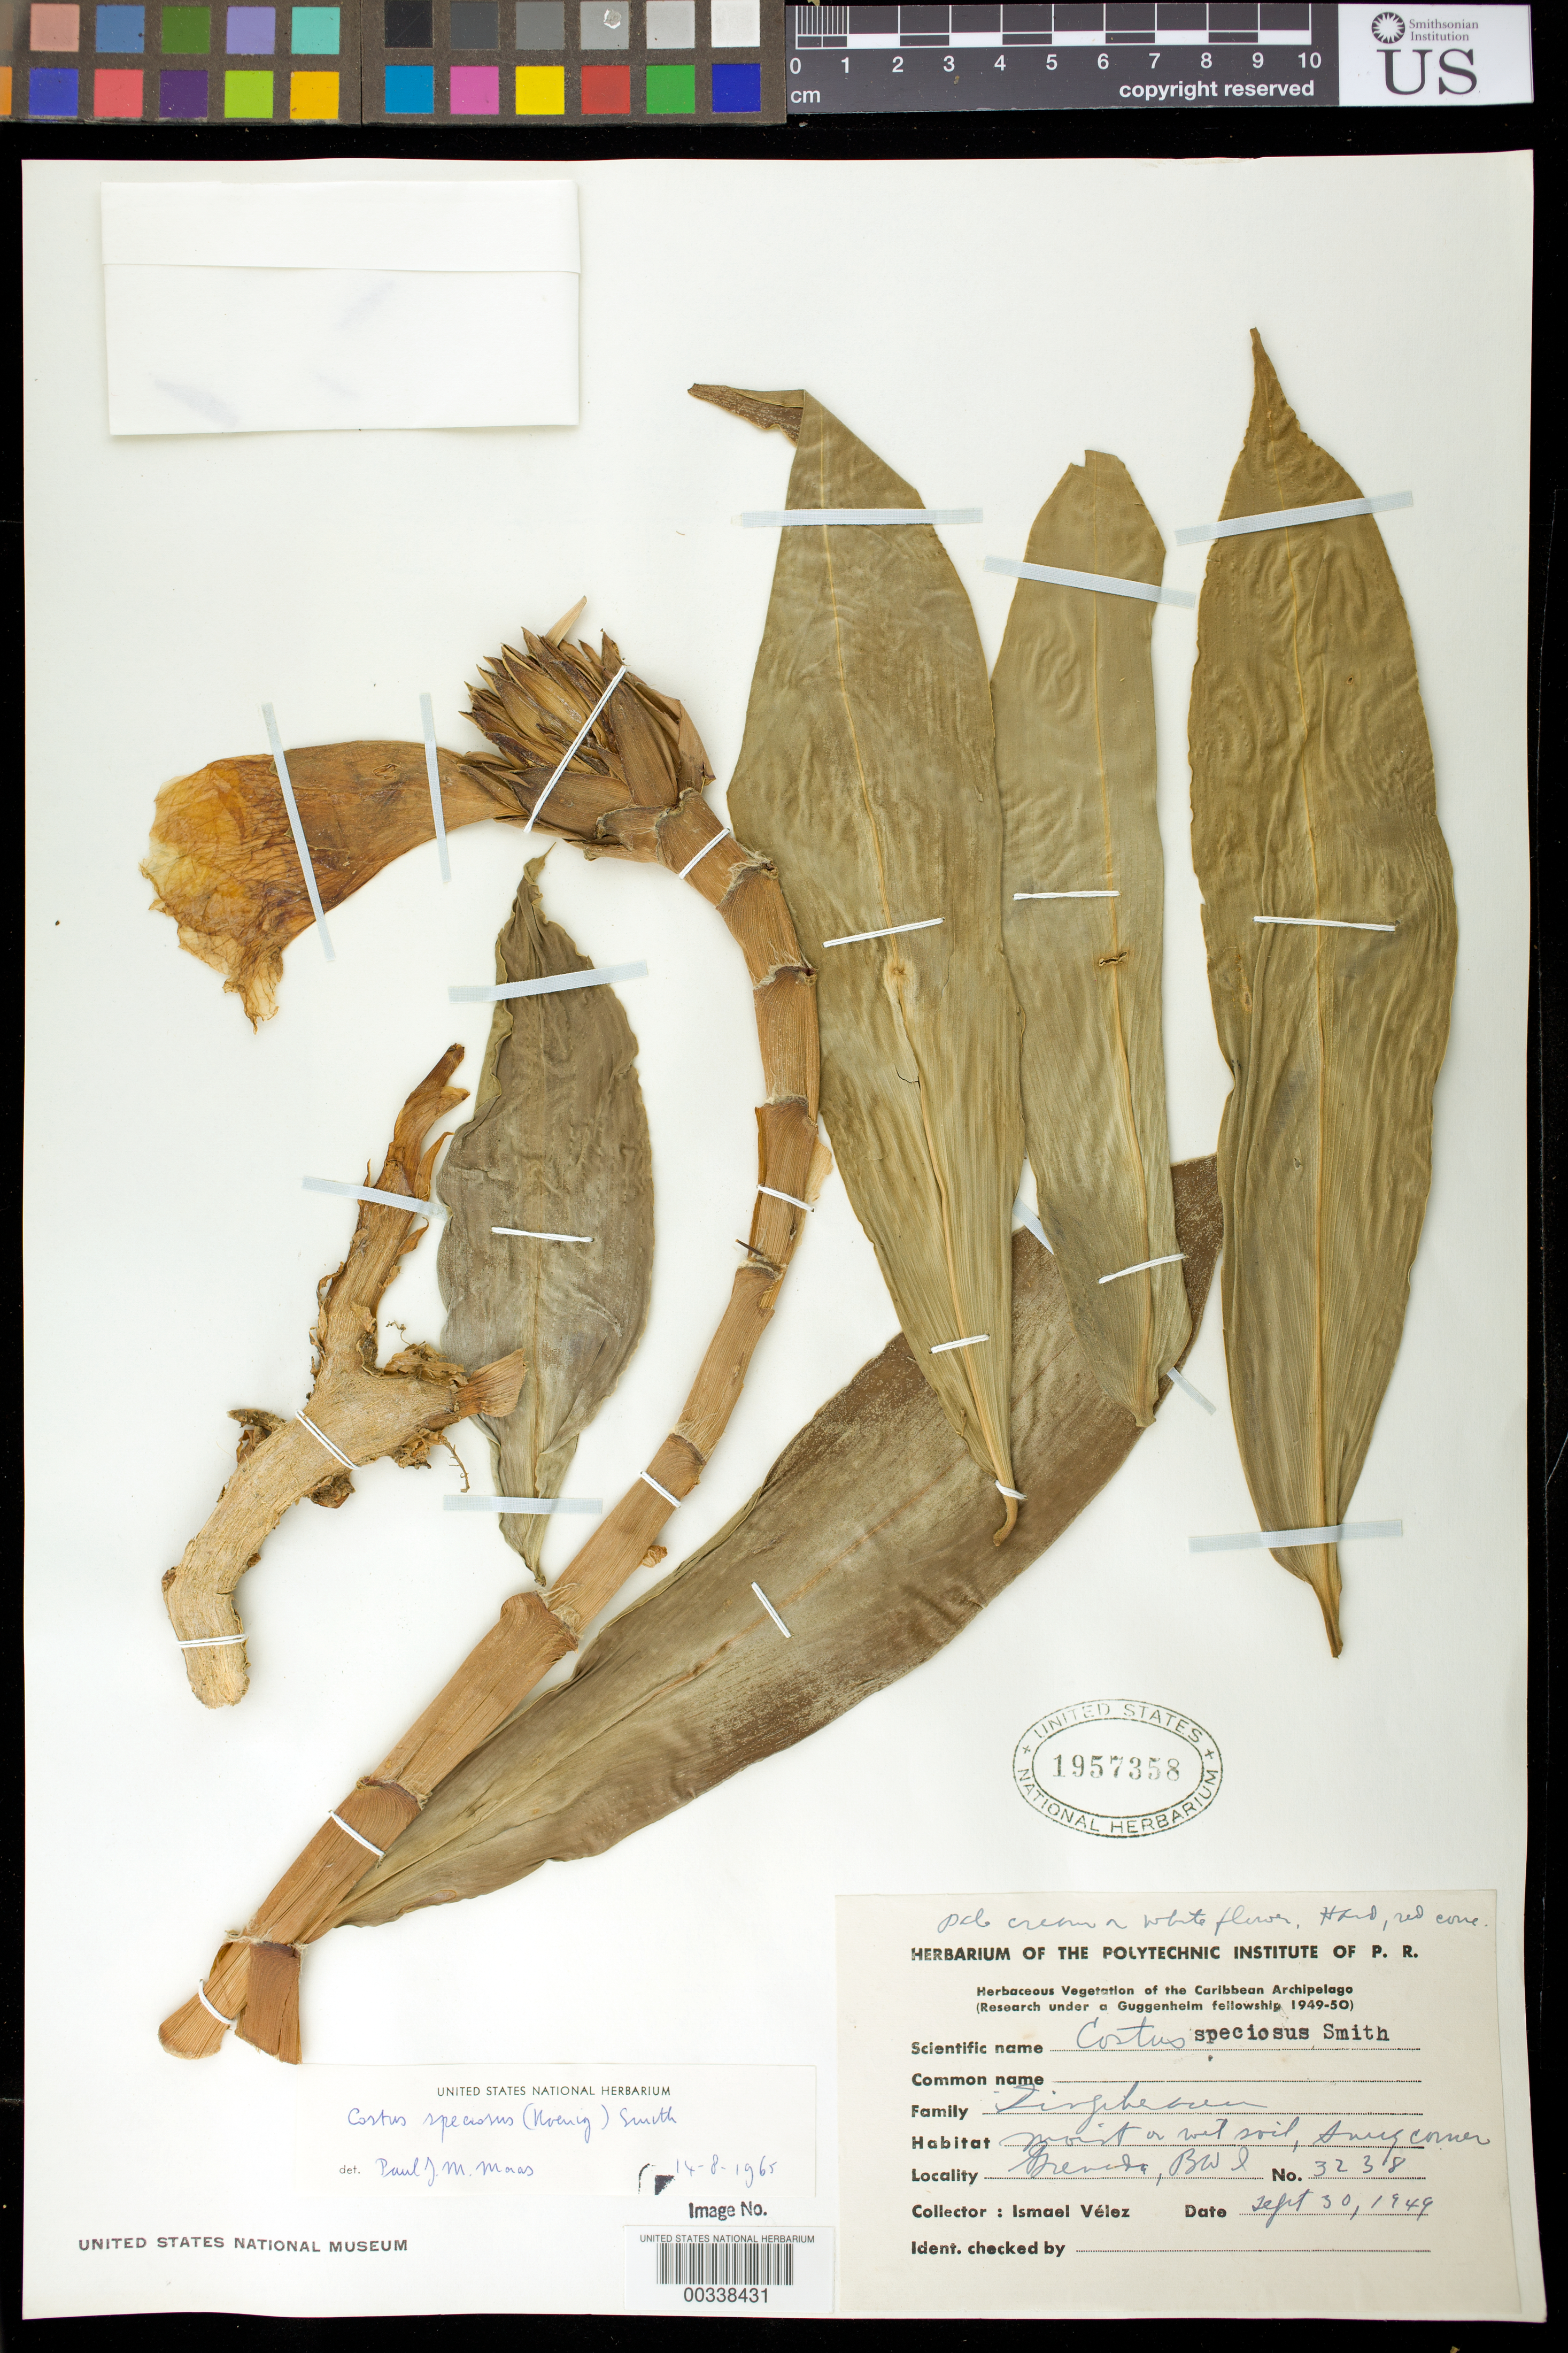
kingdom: Plantae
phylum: Tracheophyta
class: Liliopsida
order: Zingiberales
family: Costaceae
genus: Hellenia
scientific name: Hellenia speciosa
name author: (J. Koenig) S.R. Dutta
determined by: (US) Smithsonian Institution - National Museum of Natural History - Department of Botany (UNITED STATES)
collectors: I. Velez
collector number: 3238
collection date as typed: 30 Sep 1949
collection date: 1949-09-30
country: Grenada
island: Windward Is.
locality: Snug Corner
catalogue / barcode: US 1957358